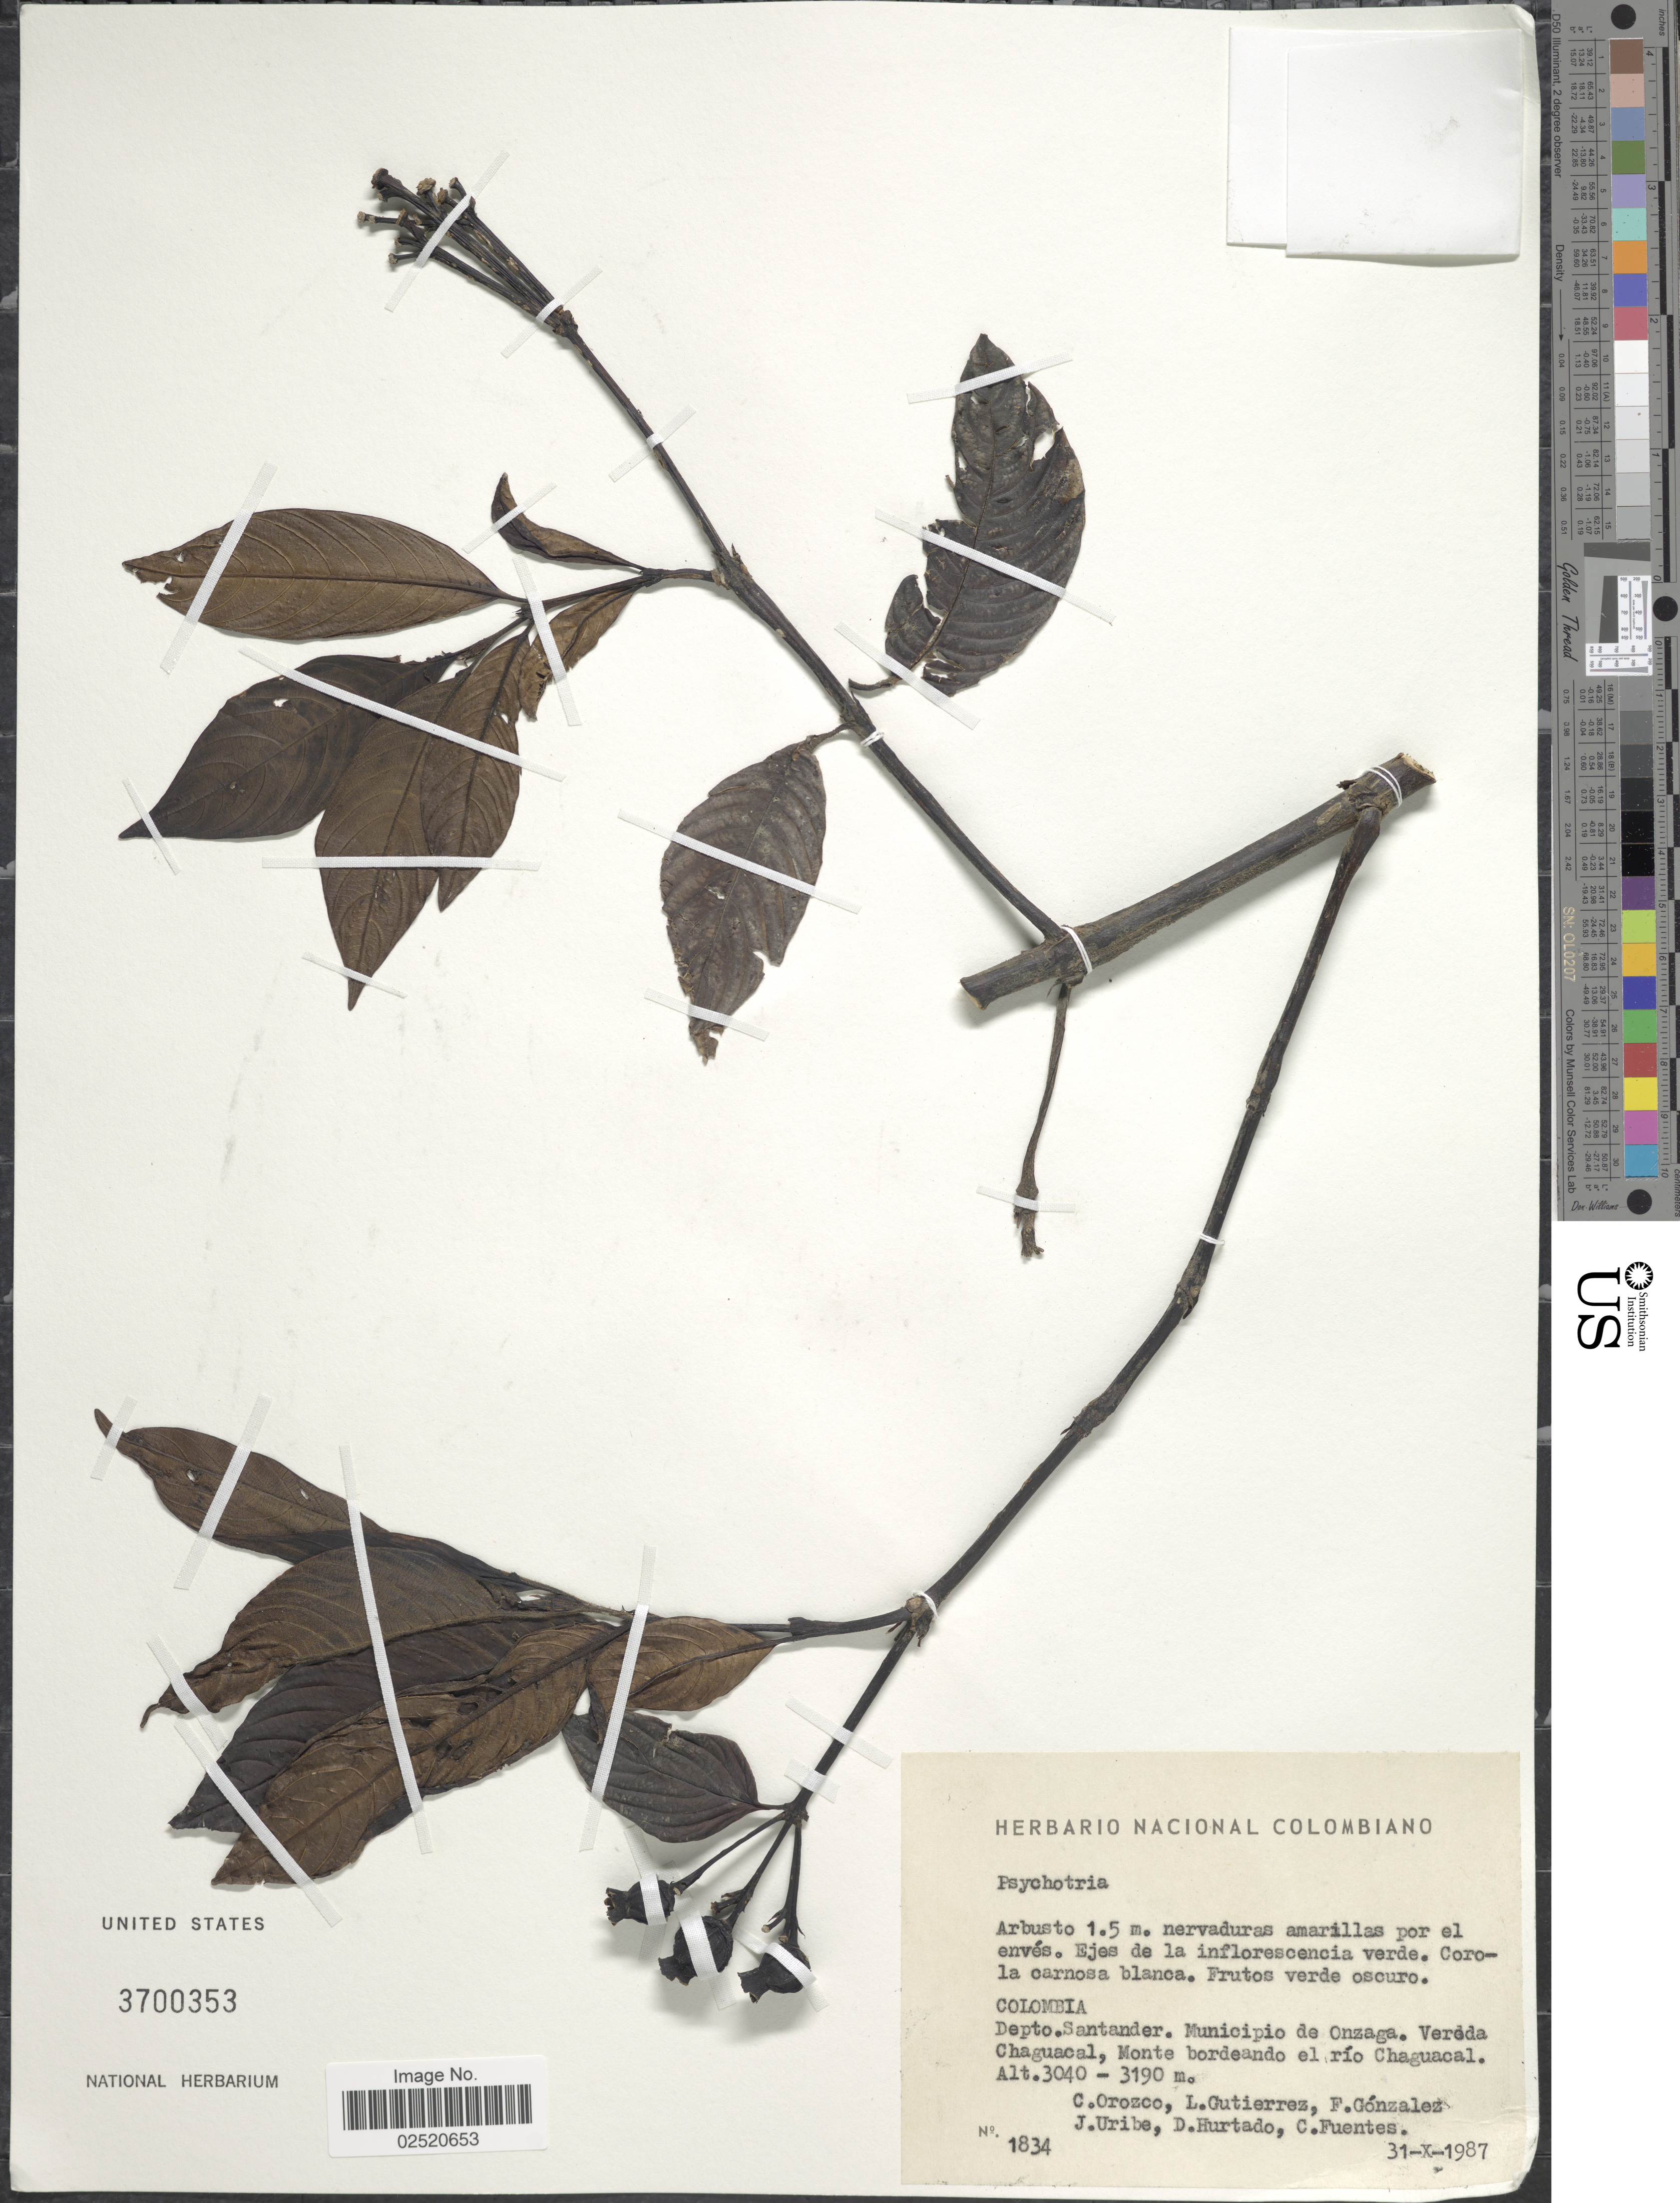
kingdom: Plantae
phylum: Tracheophyta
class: Magnoliopsida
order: Gentianales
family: Rubiaceae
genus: Psychotria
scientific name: Psychotria sp.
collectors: C. I. Orozco, L. Gutiérrez, F. A. González, J. Uribe & et al.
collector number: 1834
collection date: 1987-10-31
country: Colombia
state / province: Santander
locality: Municipio de Onzaga. Vereda Chaguacal, Monte bordeando el río Chaguacal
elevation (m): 3040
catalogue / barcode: US 3700353